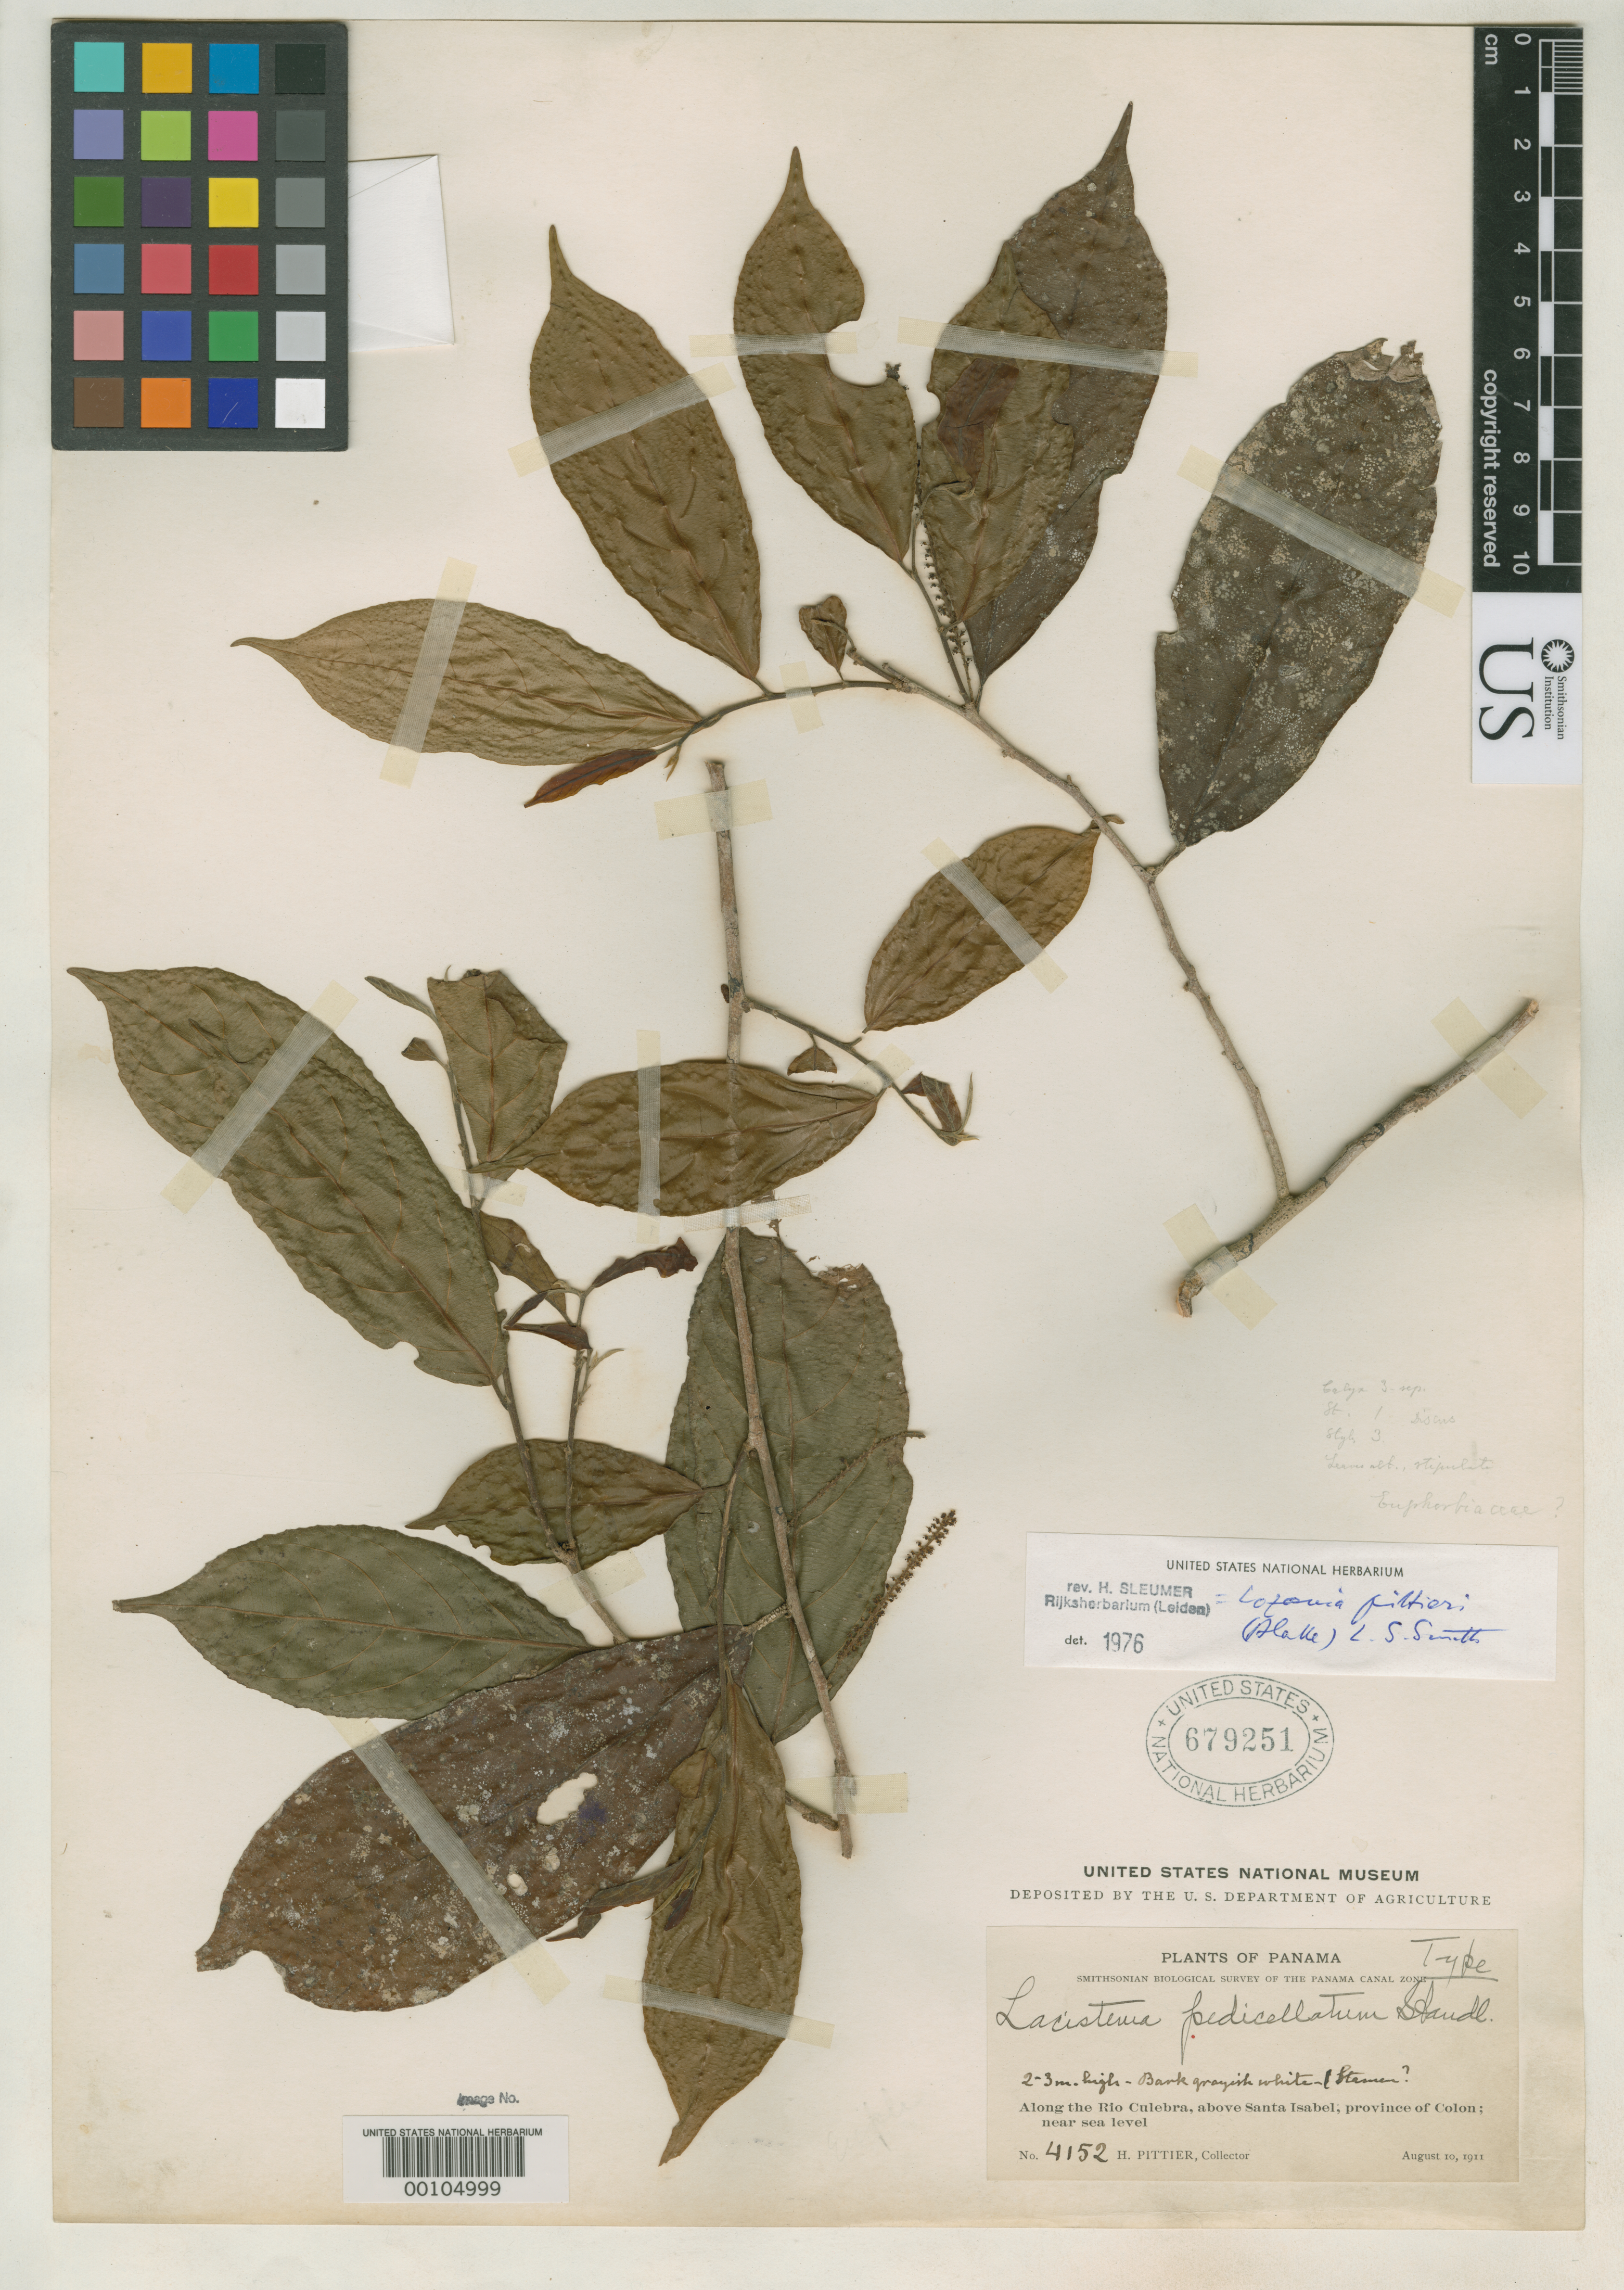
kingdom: Plantae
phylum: Tracheophyta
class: Magnoliopsida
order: Malpighiales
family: Lacistemataceae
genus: Lacistema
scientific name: Lacistema pedicellatum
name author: Standl.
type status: Holotype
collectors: H. F. Pittier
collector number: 4152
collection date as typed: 10 Aug 1911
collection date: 1911-08-10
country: Panama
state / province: Colón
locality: Along Rio Culebra, above Santa Isabel.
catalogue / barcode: US 679251